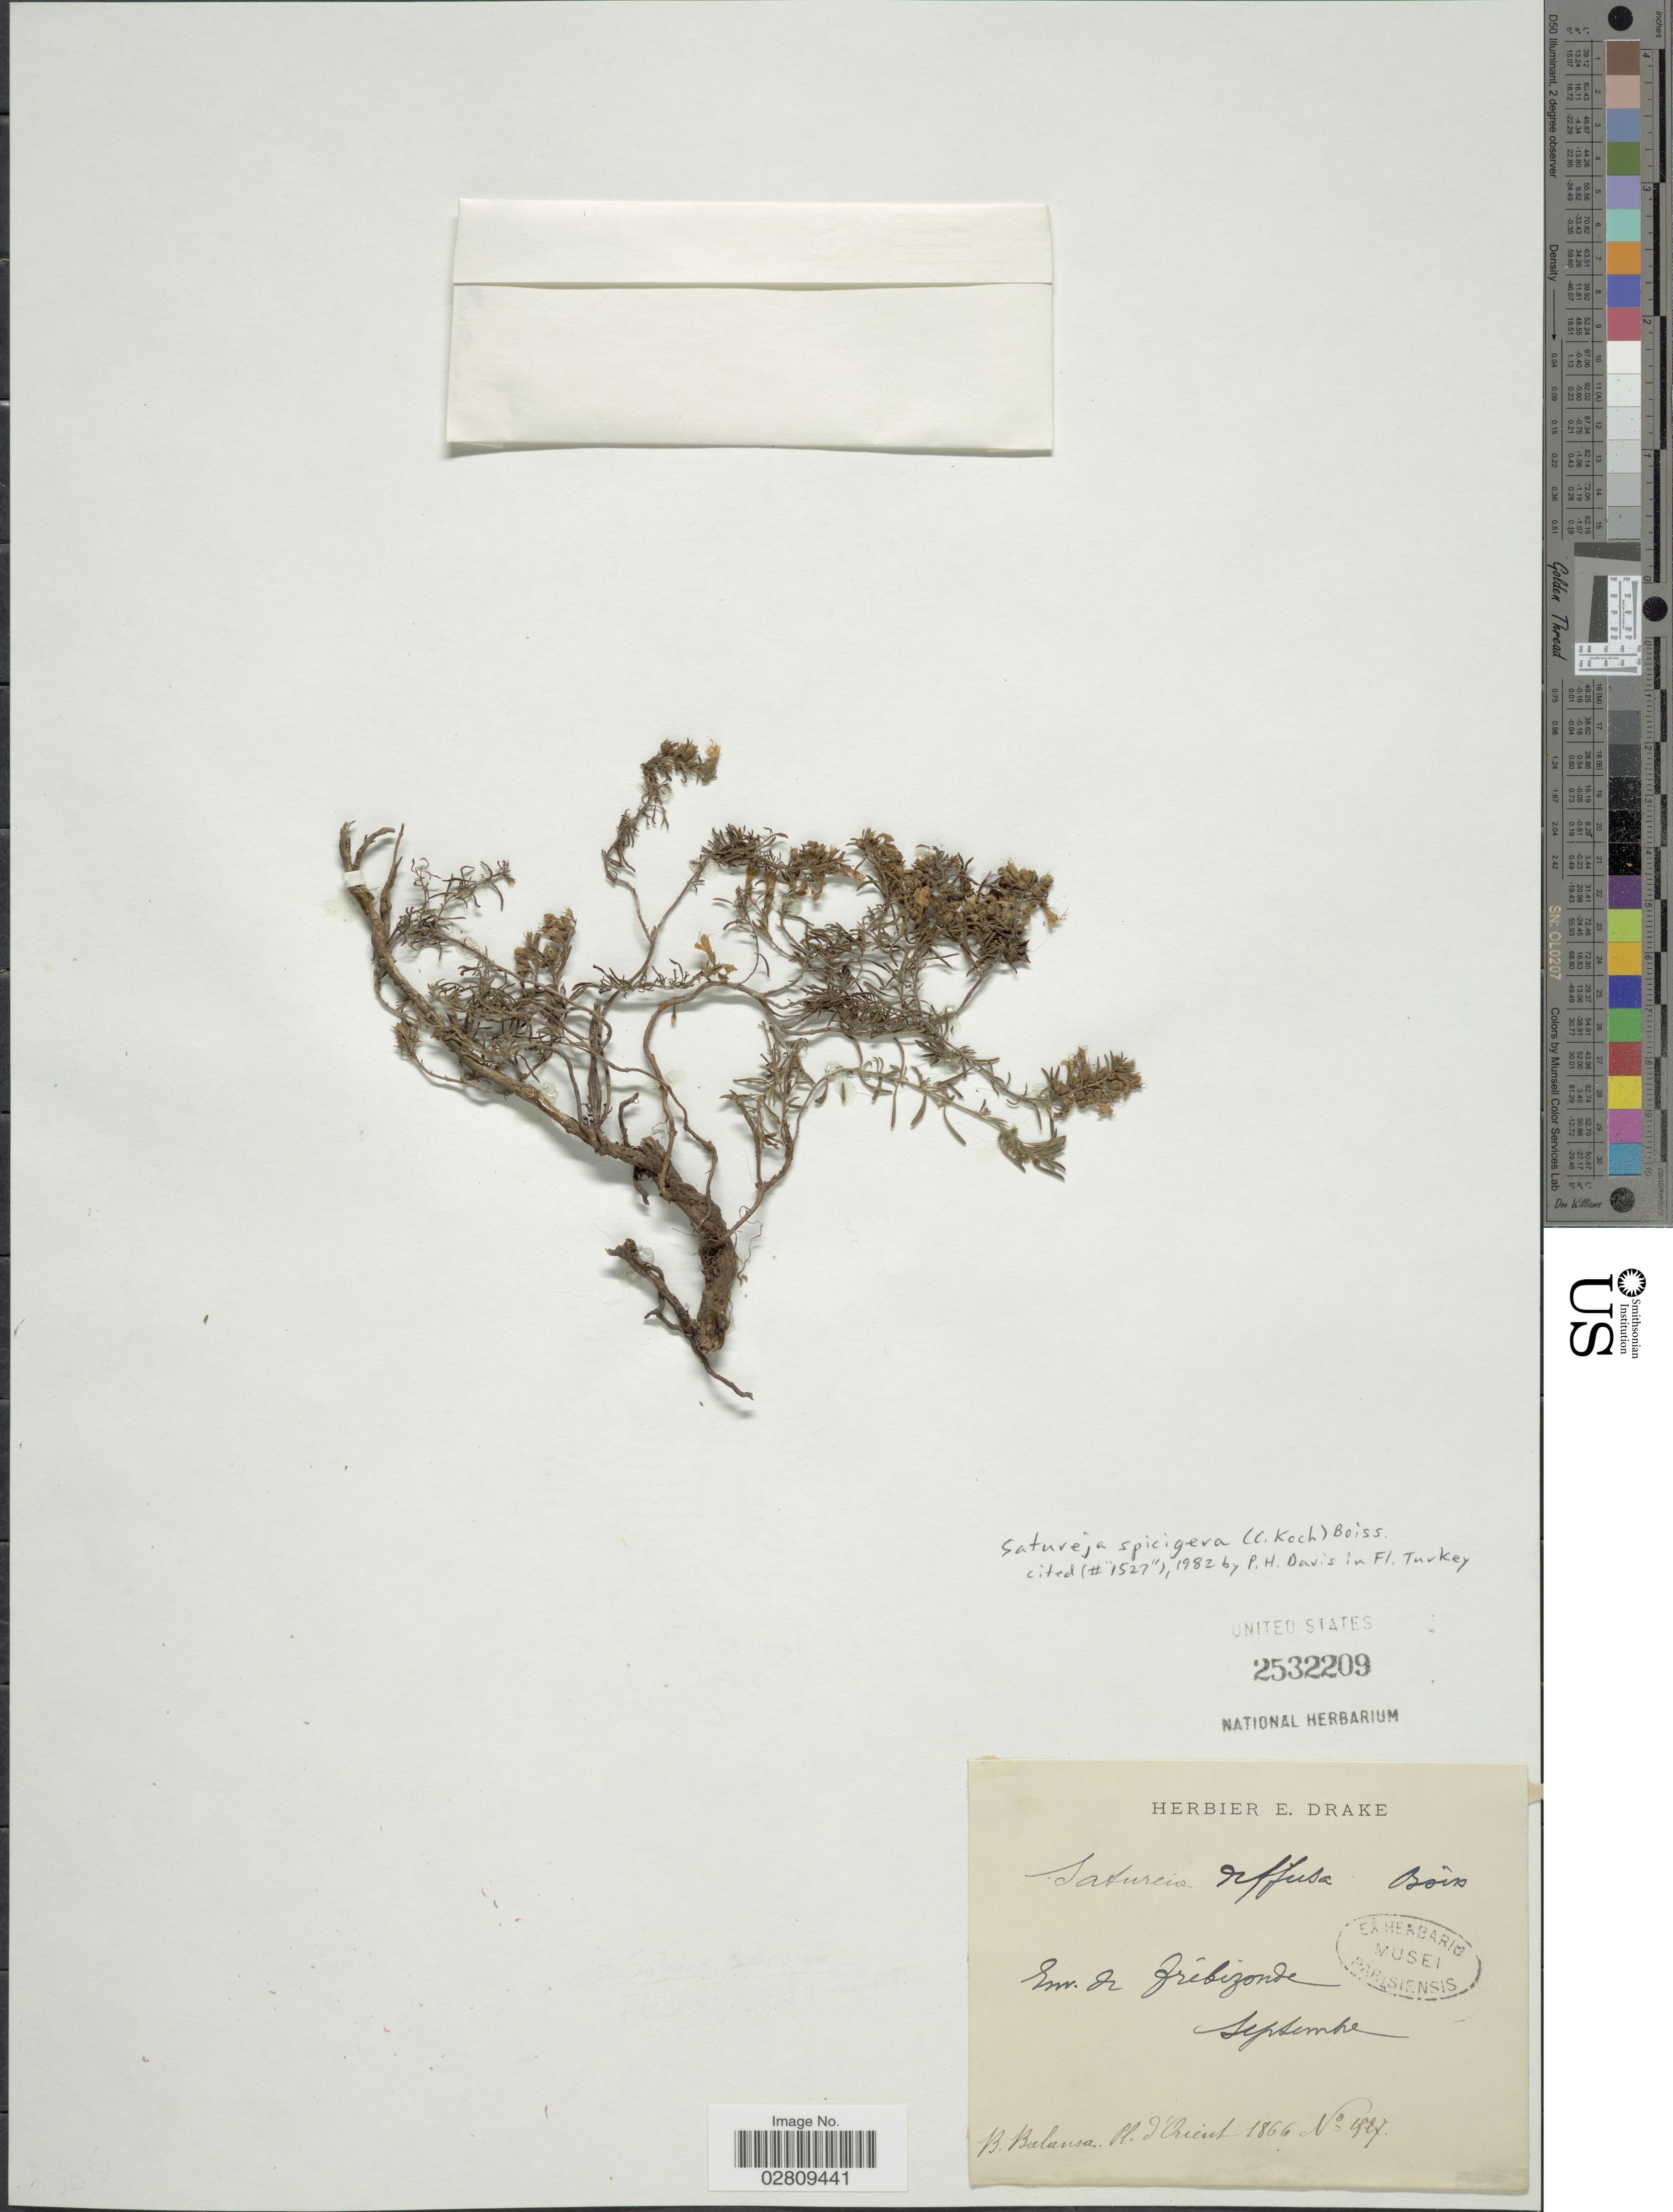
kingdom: Plantae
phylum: Tracheophyta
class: Magnoliopsida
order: Lamiales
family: Lamiaceae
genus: Satureja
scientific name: Satureja spicigera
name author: Boiss.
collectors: B. Balansa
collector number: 1927*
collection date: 1866-09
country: Turkey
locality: Orient. Env. de Trêbizonde.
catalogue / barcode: US 2532209